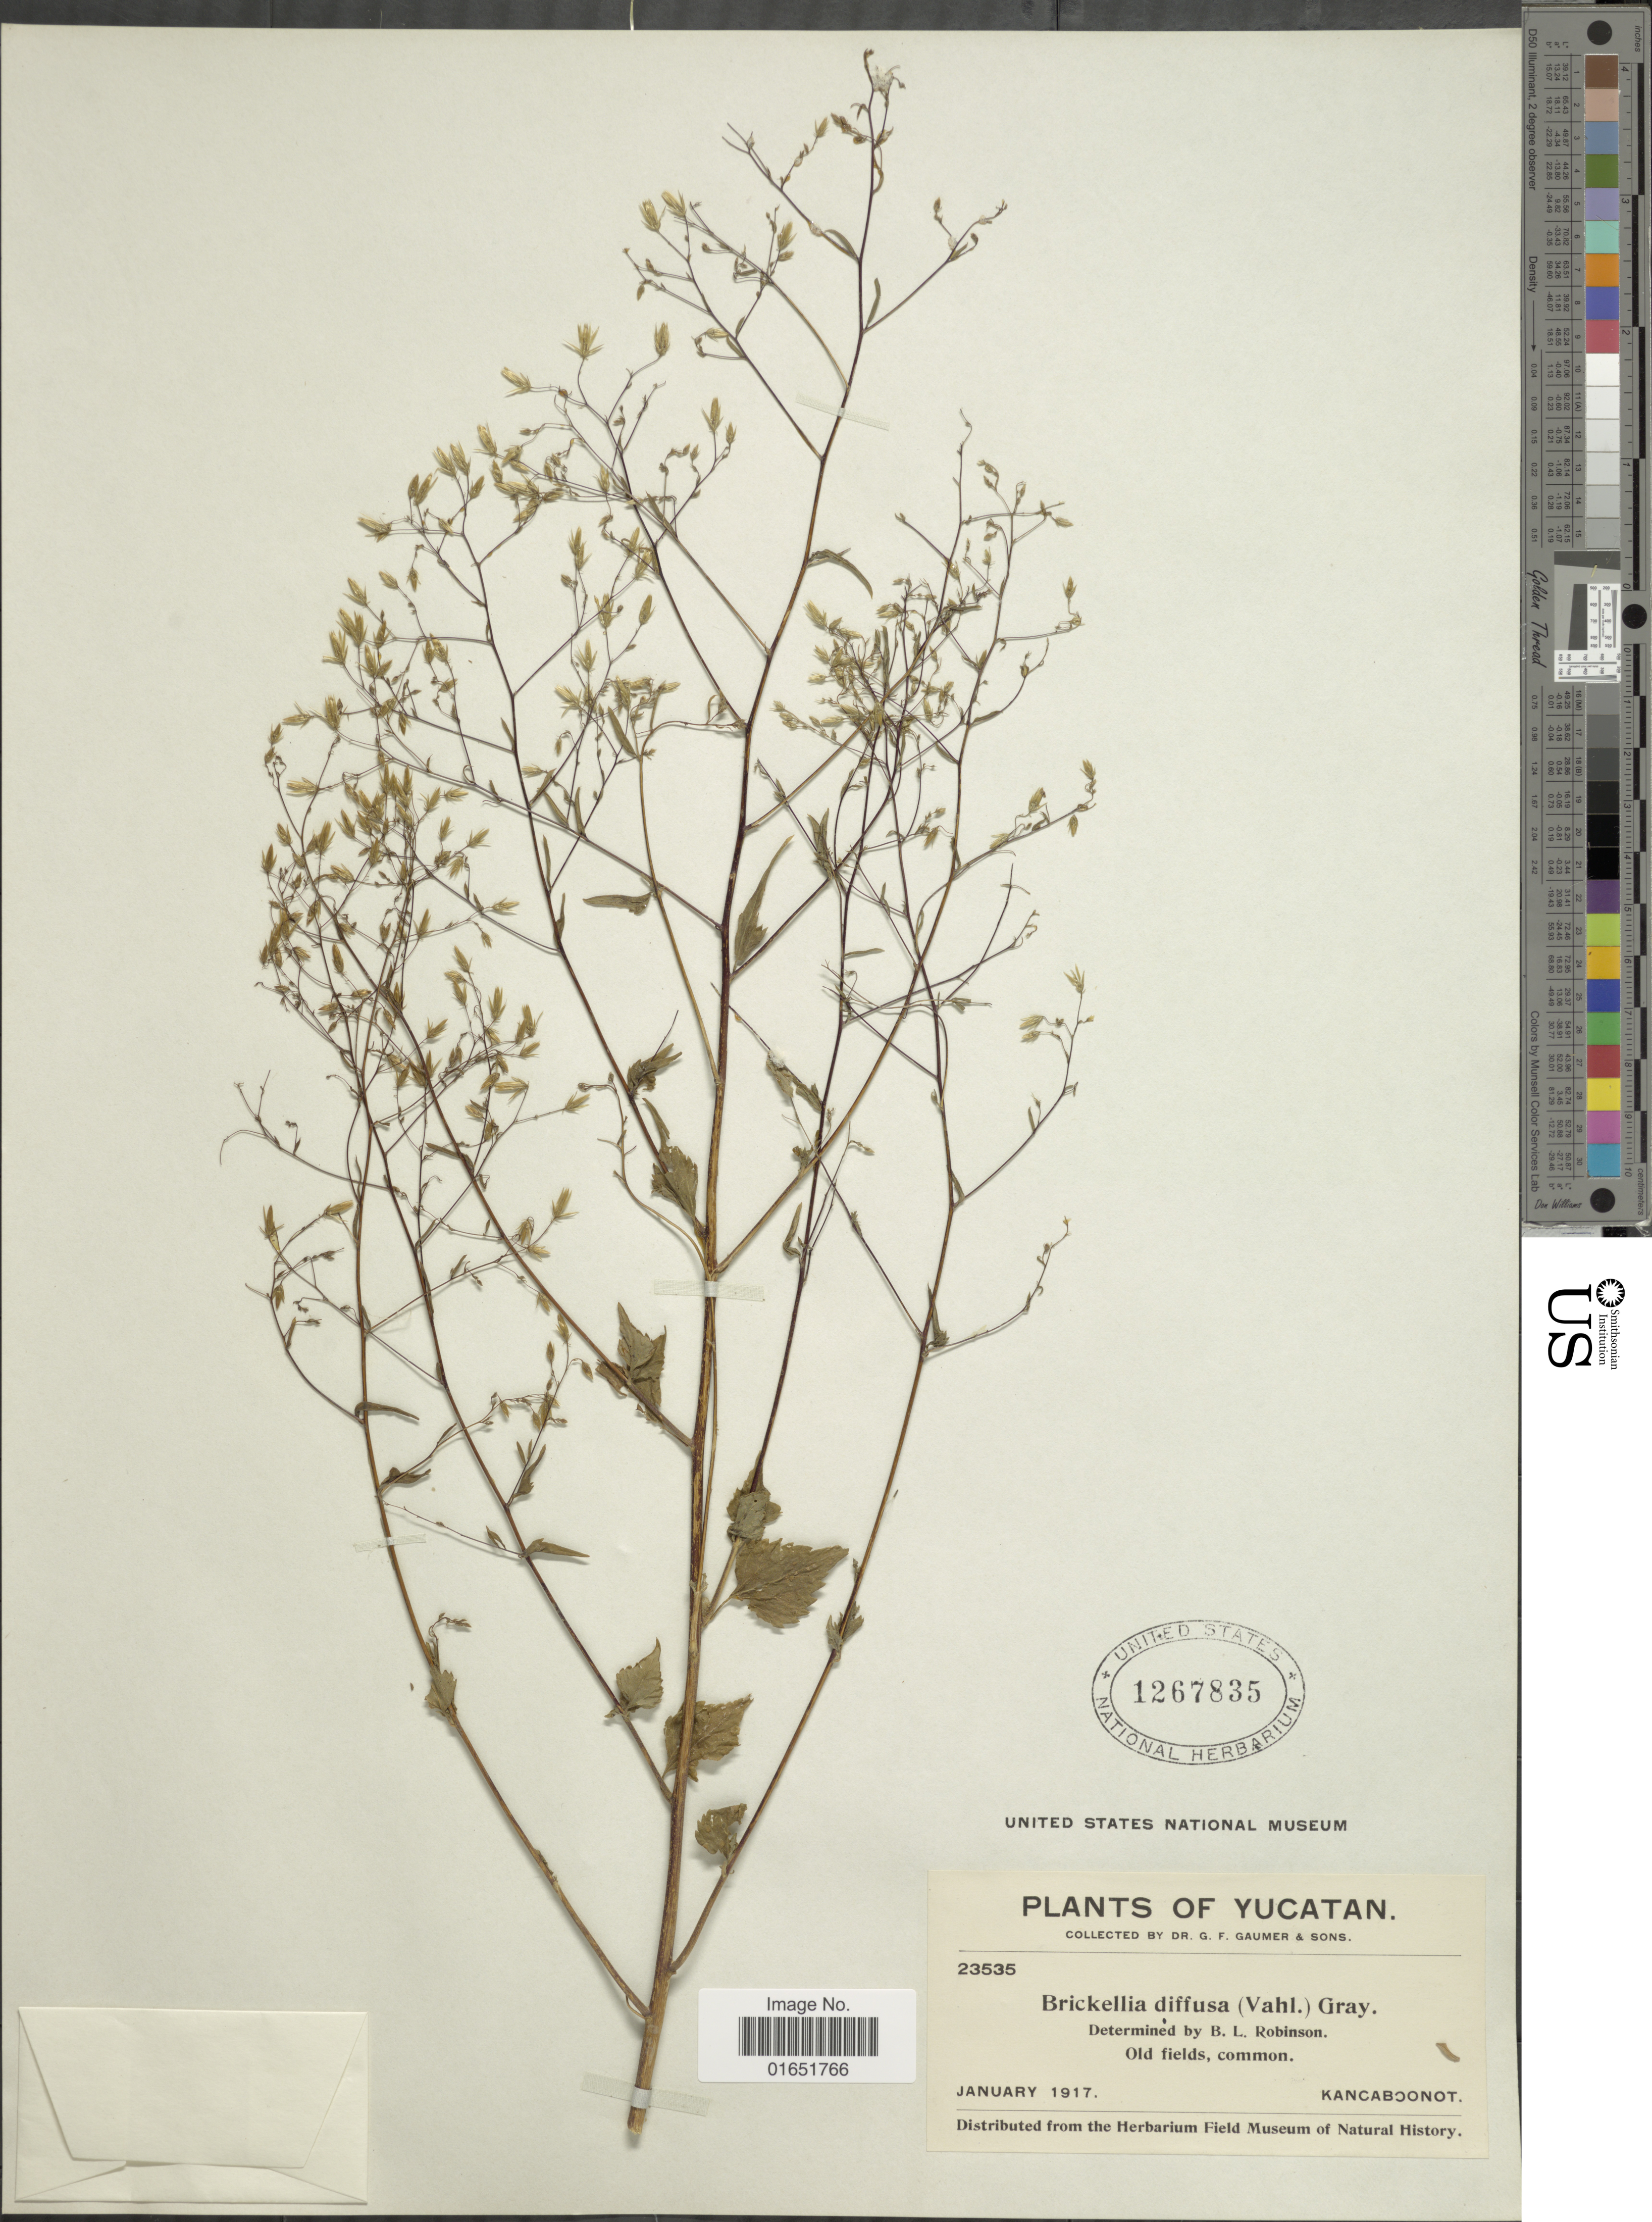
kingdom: Plantae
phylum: Tracheophyta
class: Magnoliopsida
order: Asterales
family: Asteraceae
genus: Brickellia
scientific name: Brickellia diffusa M.E. Jones, nom illeg.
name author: M.E. Jones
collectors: G. F. Gaumer & et al.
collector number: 23535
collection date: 1917-01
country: Mexico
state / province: Yucatán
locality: Old fields, common, Kancaboonot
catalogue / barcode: US 1267835